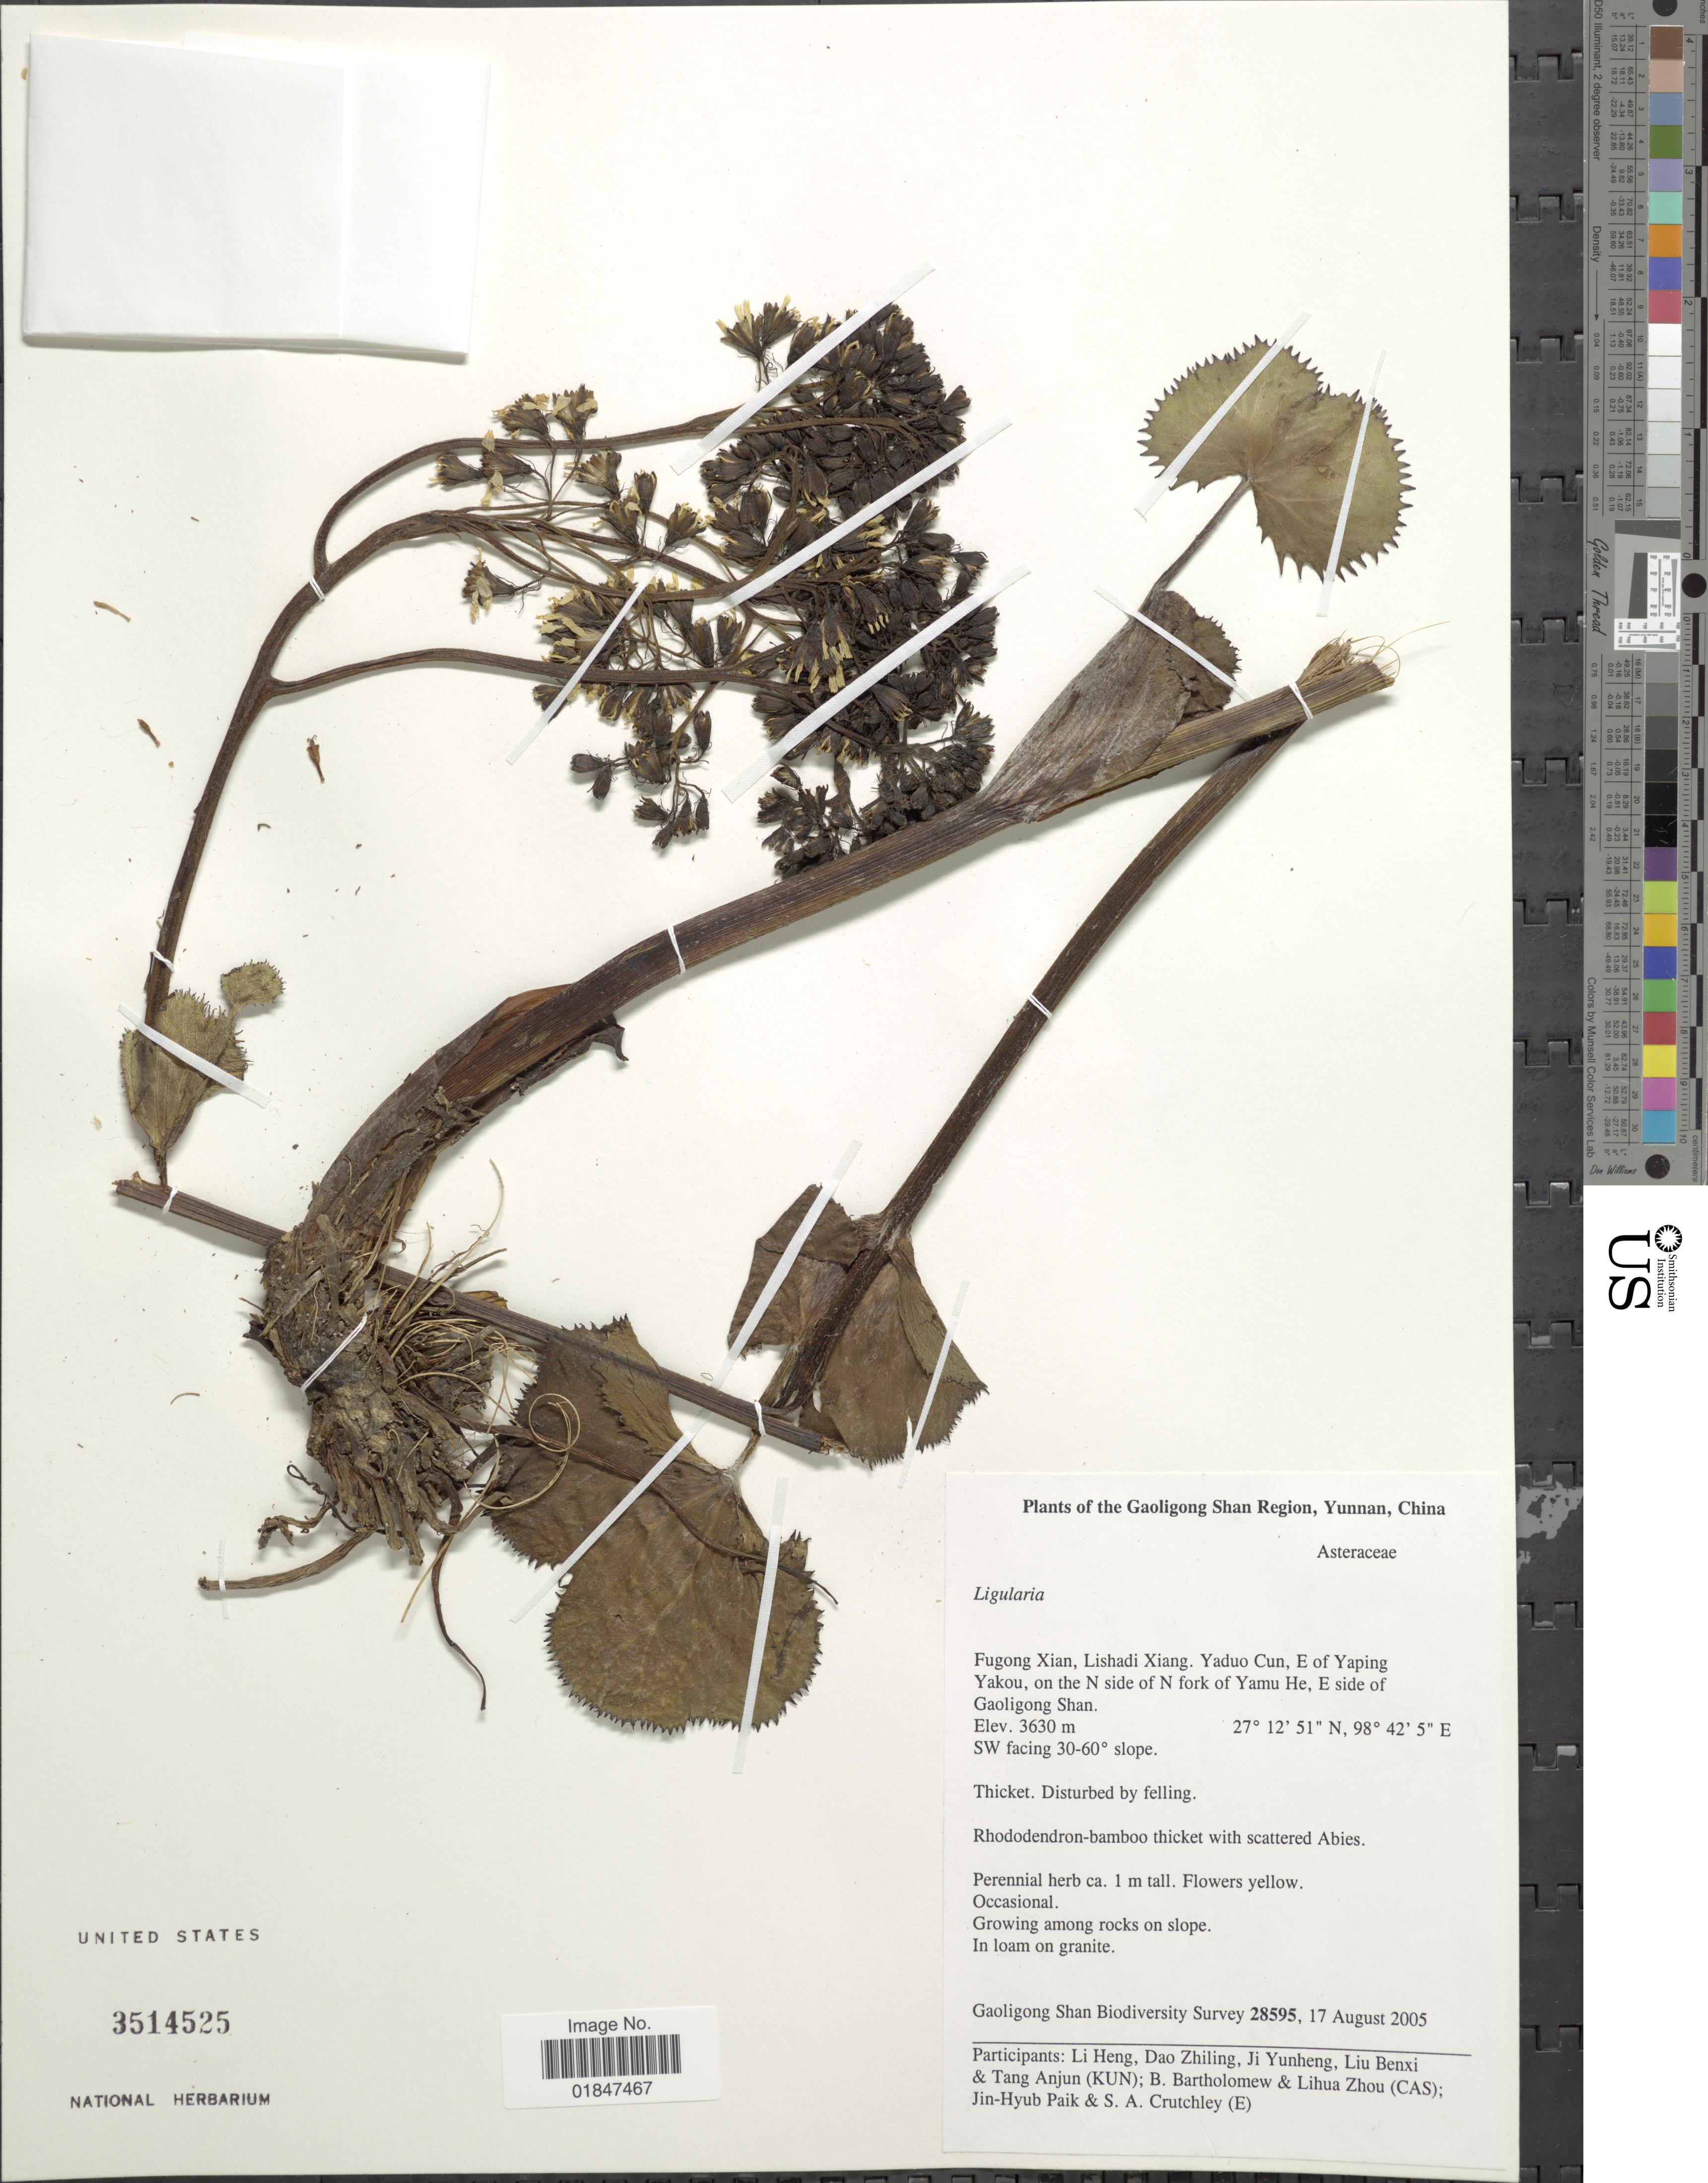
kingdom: Plantae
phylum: Tracheophyta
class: Magnoliopsida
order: Asterales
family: Asteraceae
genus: Ligularia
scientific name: Ligularia sp.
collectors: Gaoligong Shan Biodiversity Survey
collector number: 28595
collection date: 2005-08-17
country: China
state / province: Yunnan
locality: Gaoligong Shan Region, FugongXian, Lishadi Xiang, Yaduo Cun, E of Yaping Yakou, on the N side fork of Yamu He, E side of Gaoligong Shan, S.W. facing 30-60 ° slope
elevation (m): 3630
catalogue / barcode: US 3514525